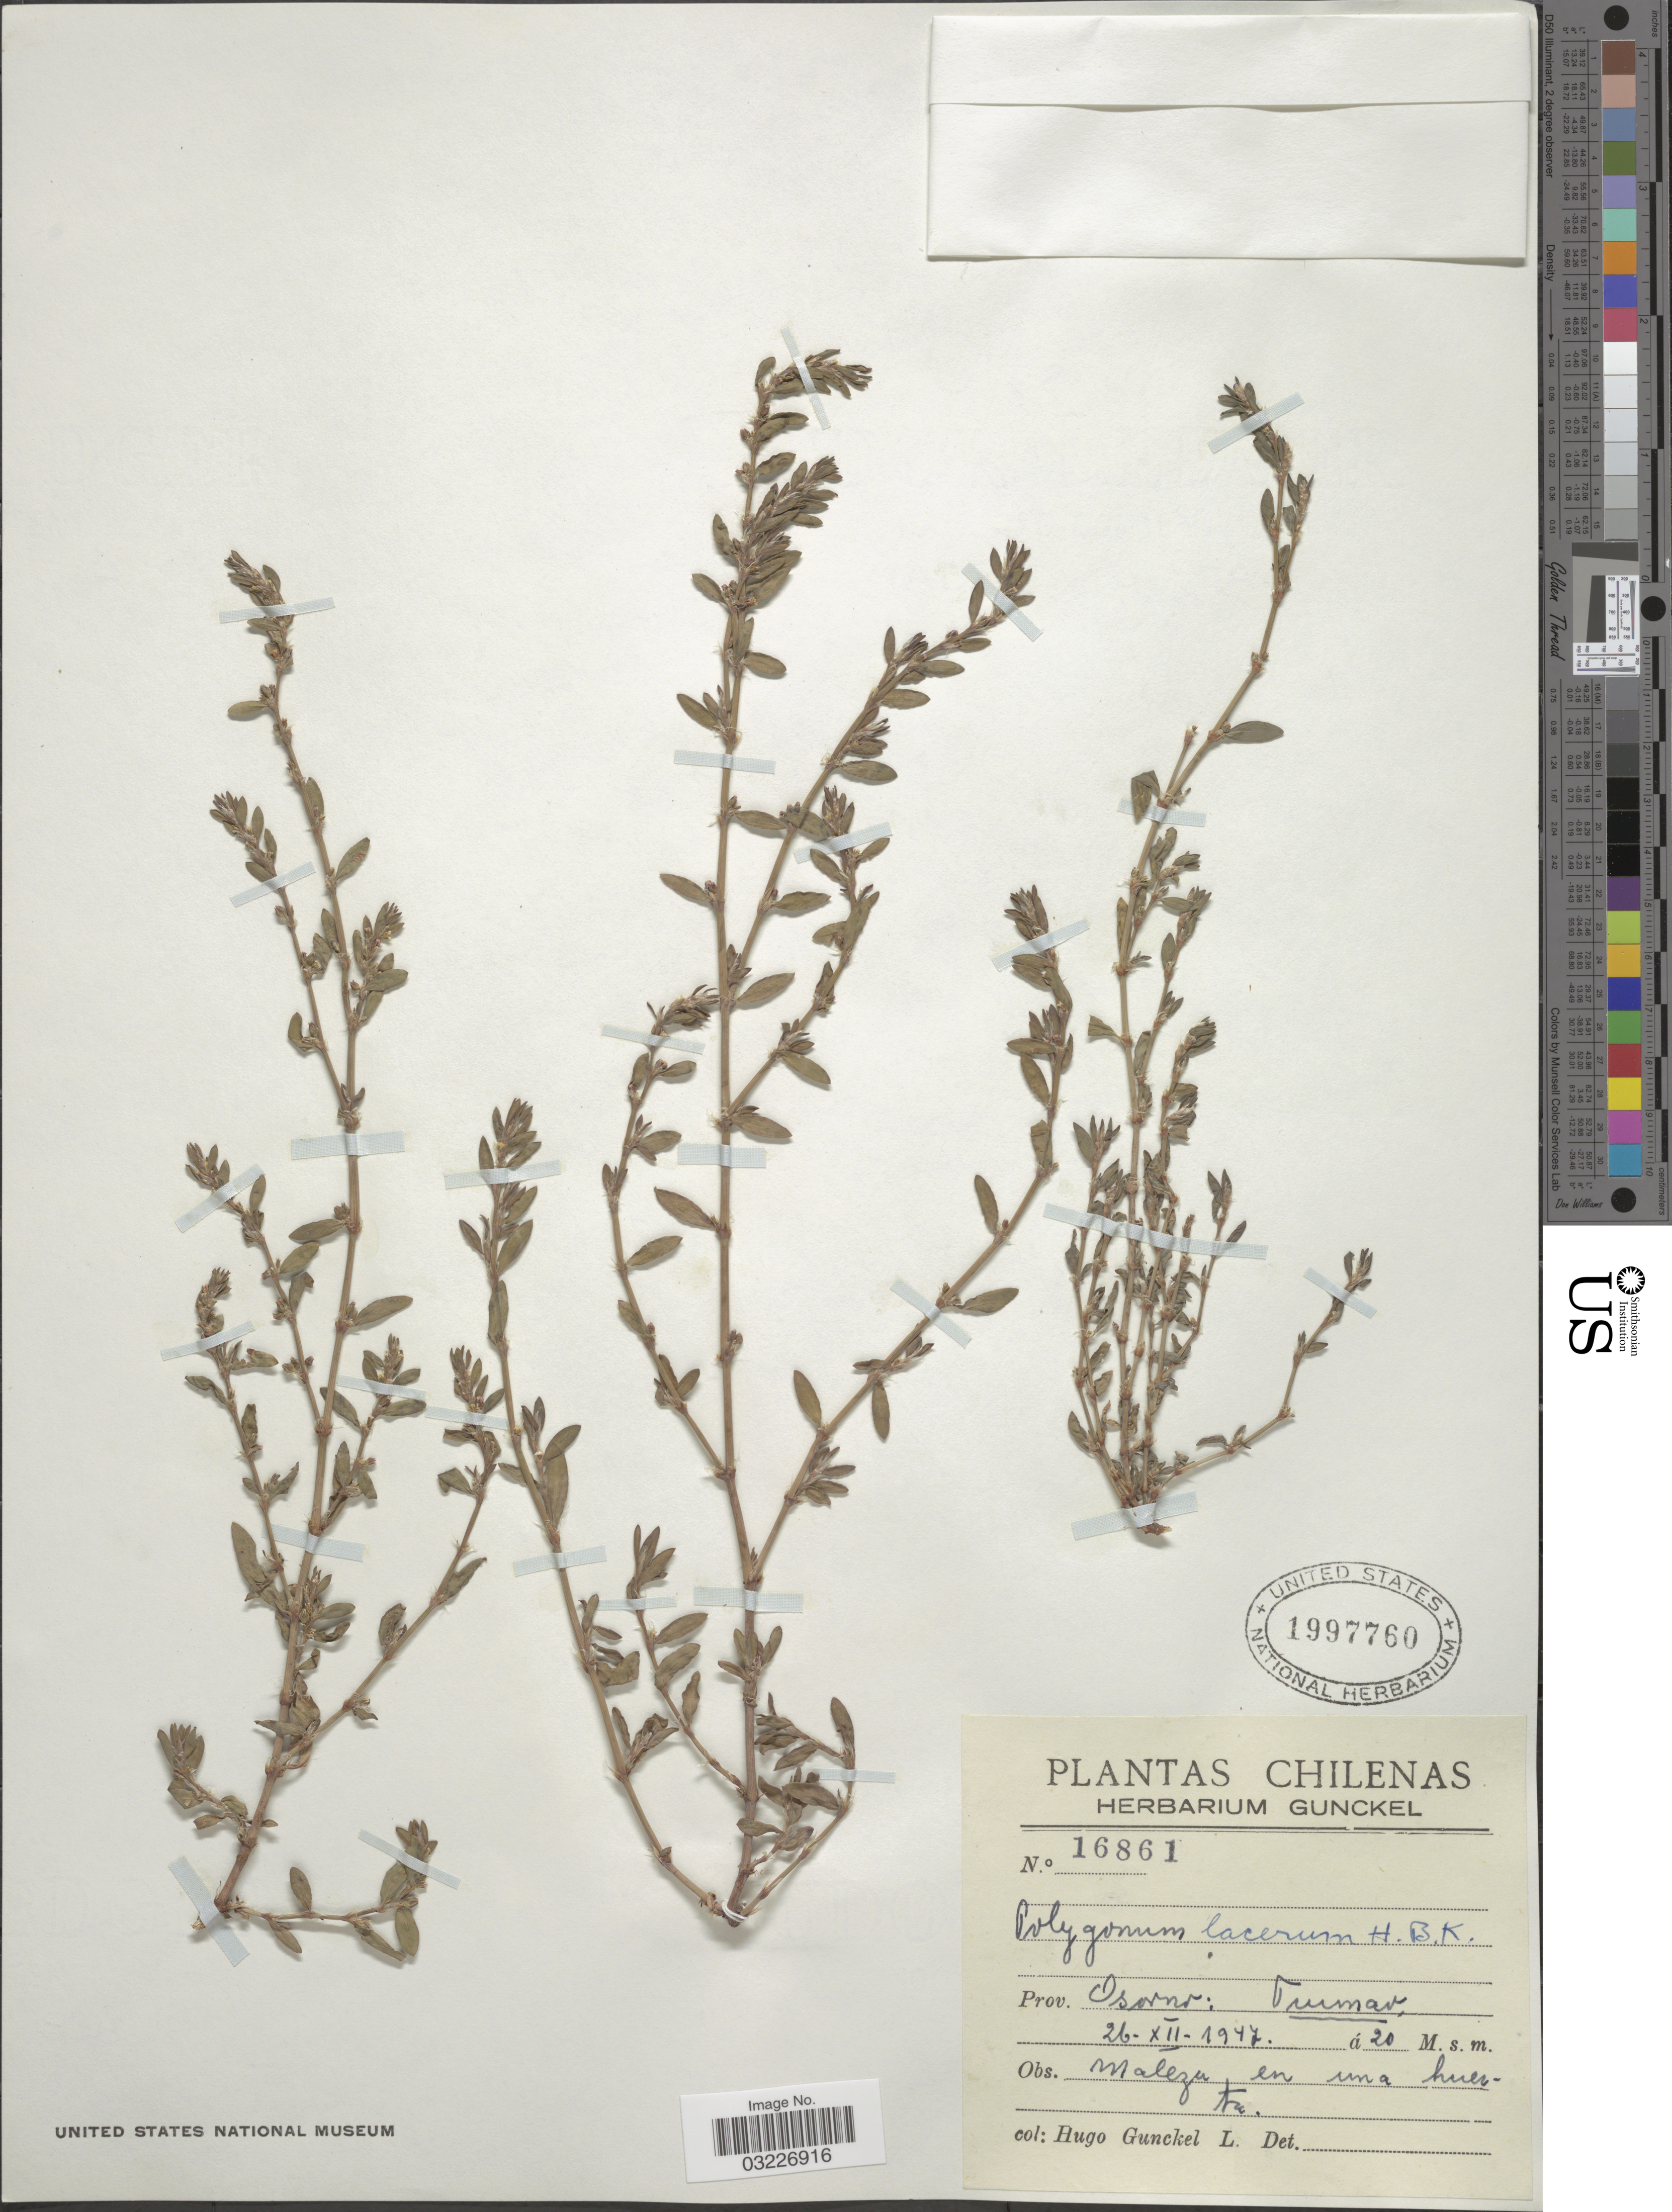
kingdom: Plantae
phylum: Tracheophyta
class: Magnoliopsida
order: Caryophyllales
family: Polygonaceae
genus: Polygonum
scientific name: Polygonum lacerum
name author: Kunth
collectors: H. Gunckel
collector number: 16861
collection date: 1947-12-26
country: Chile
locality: Prov. Osorno: Trumao.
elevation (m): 20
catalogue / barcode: US 1997760